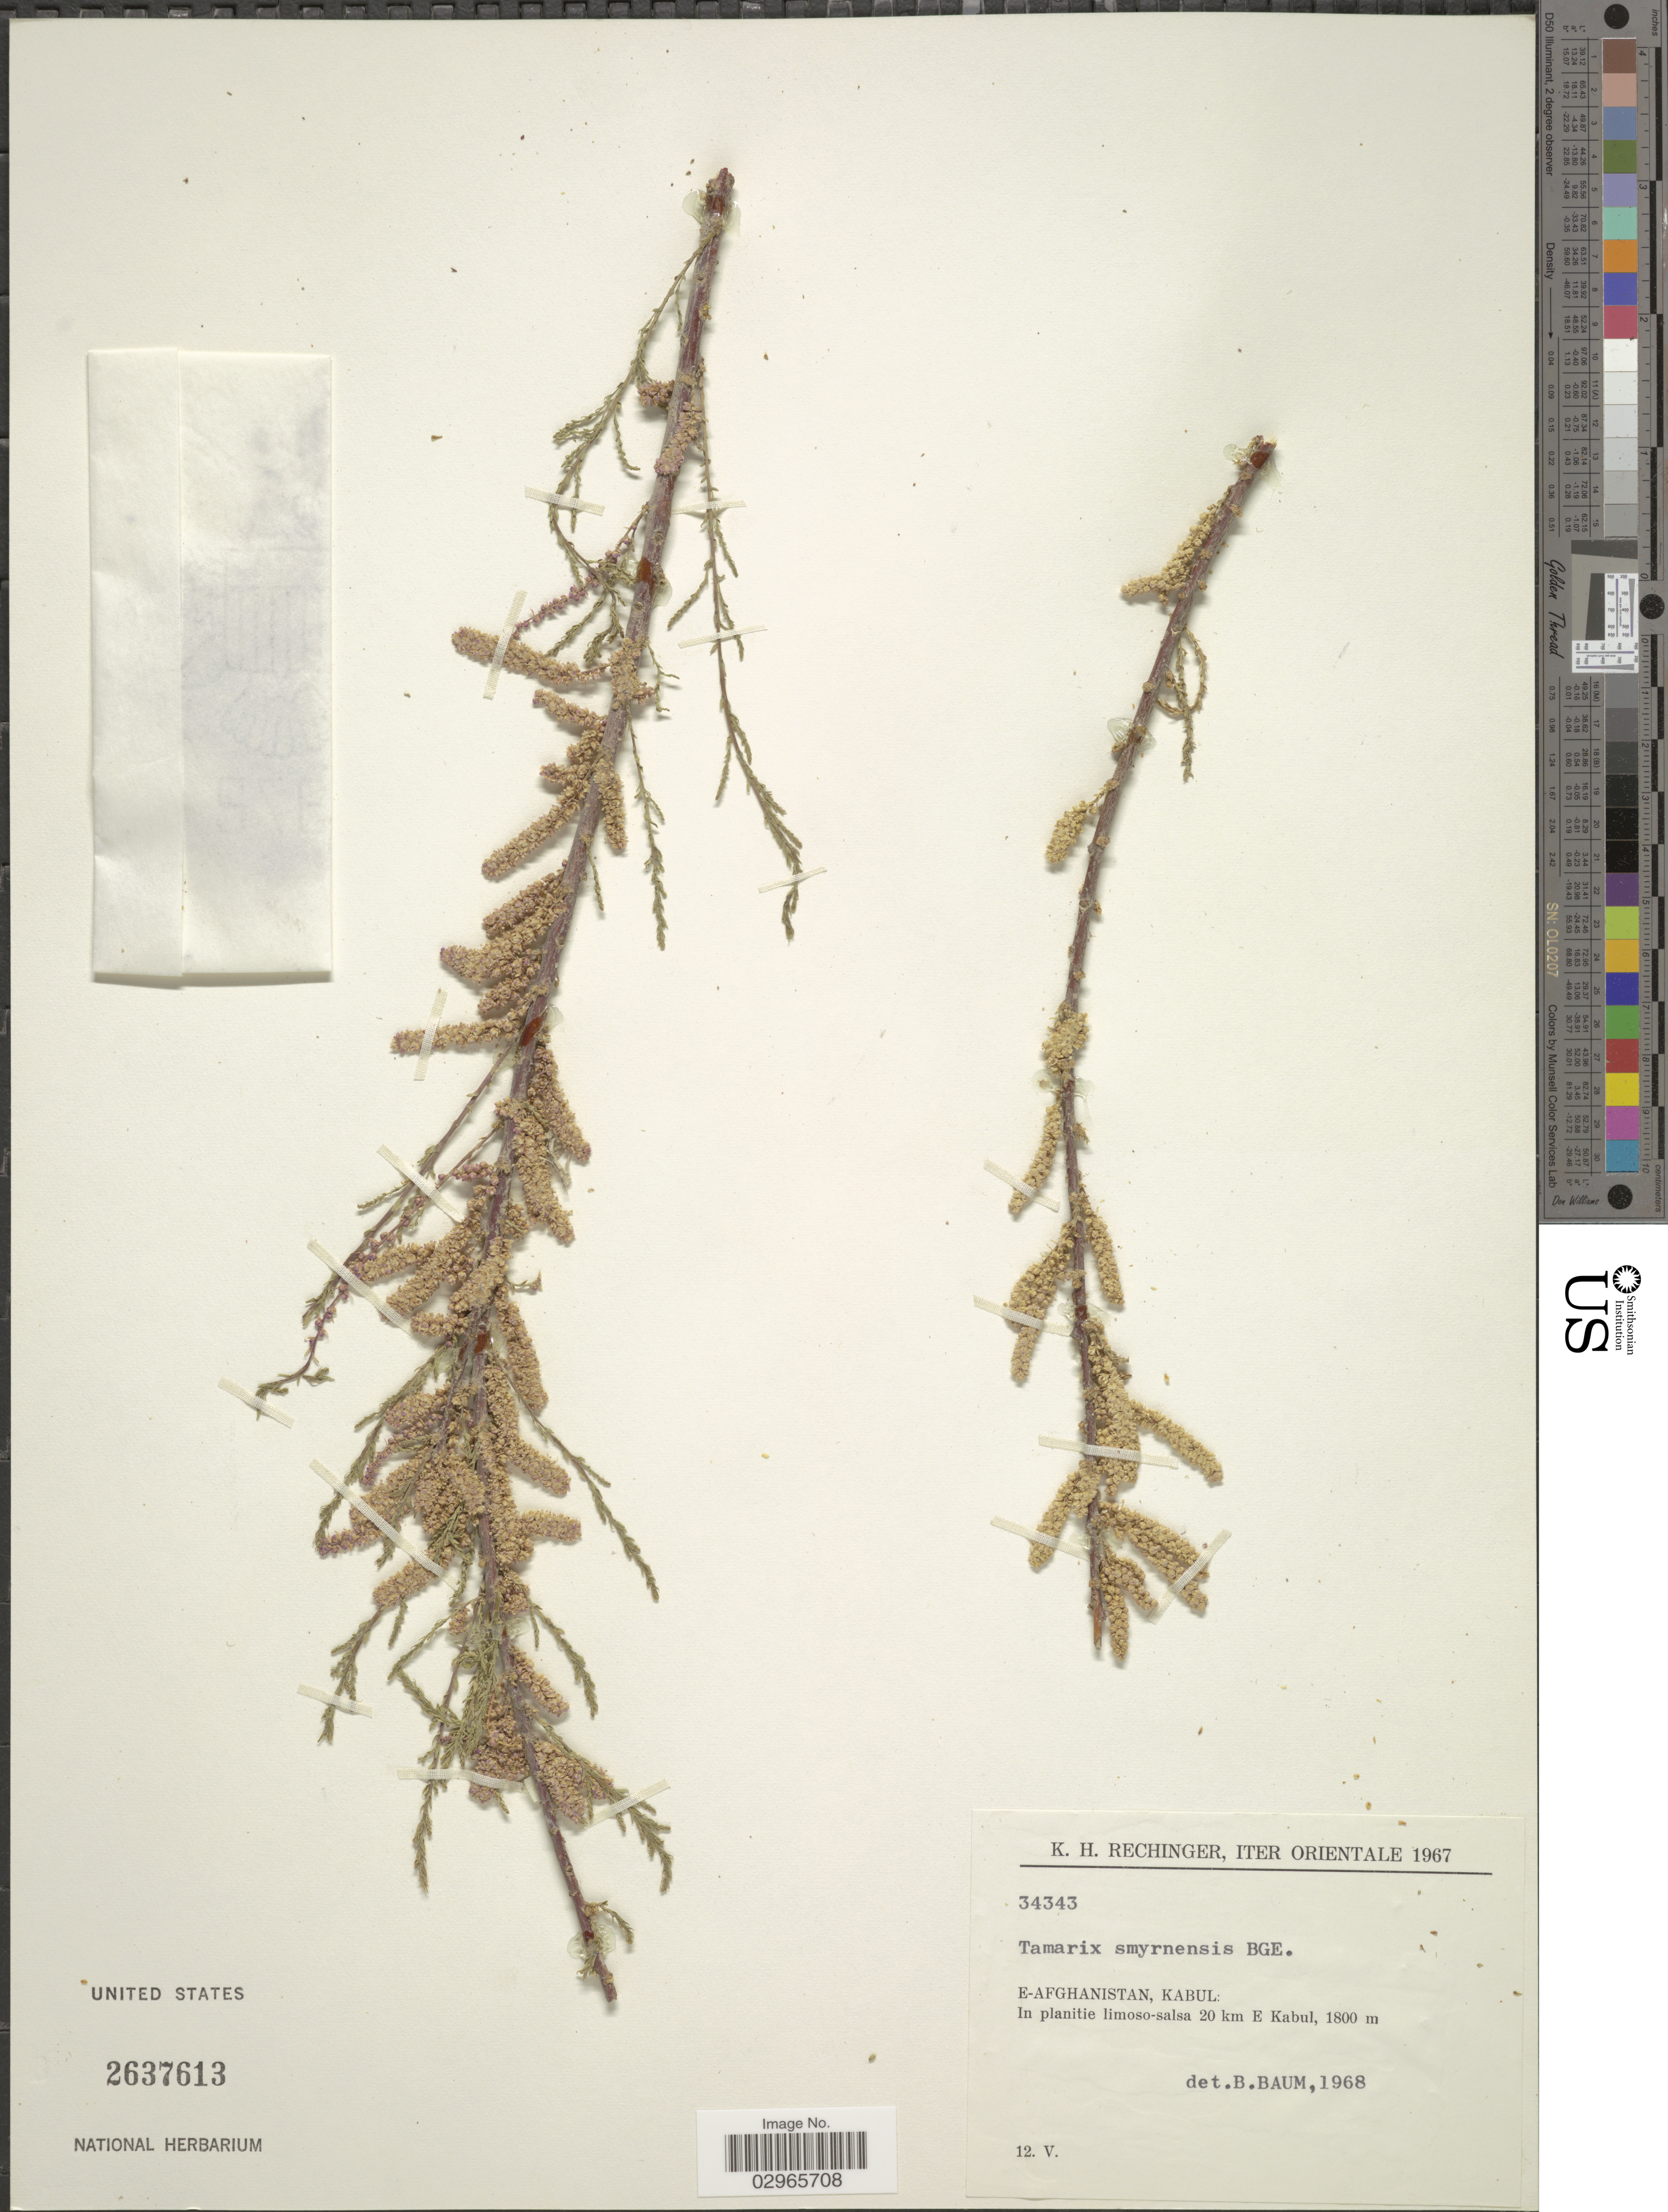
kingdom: Plantae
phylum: Tracheophyta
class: Magnoliopsida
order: Caryophyllales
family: Tamaricaceae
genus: Tamarix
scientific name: Tamarix smyrnensis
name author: Bunge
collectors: K. H. Rechinger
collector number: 34343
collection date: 1967-05-12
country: Afghanistan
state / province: Kabul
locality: Iter Orientale. E-Afghanistan: In planitie limoso-salsa 20 km E Kabul.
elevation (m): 1800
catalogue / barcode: US 2637613